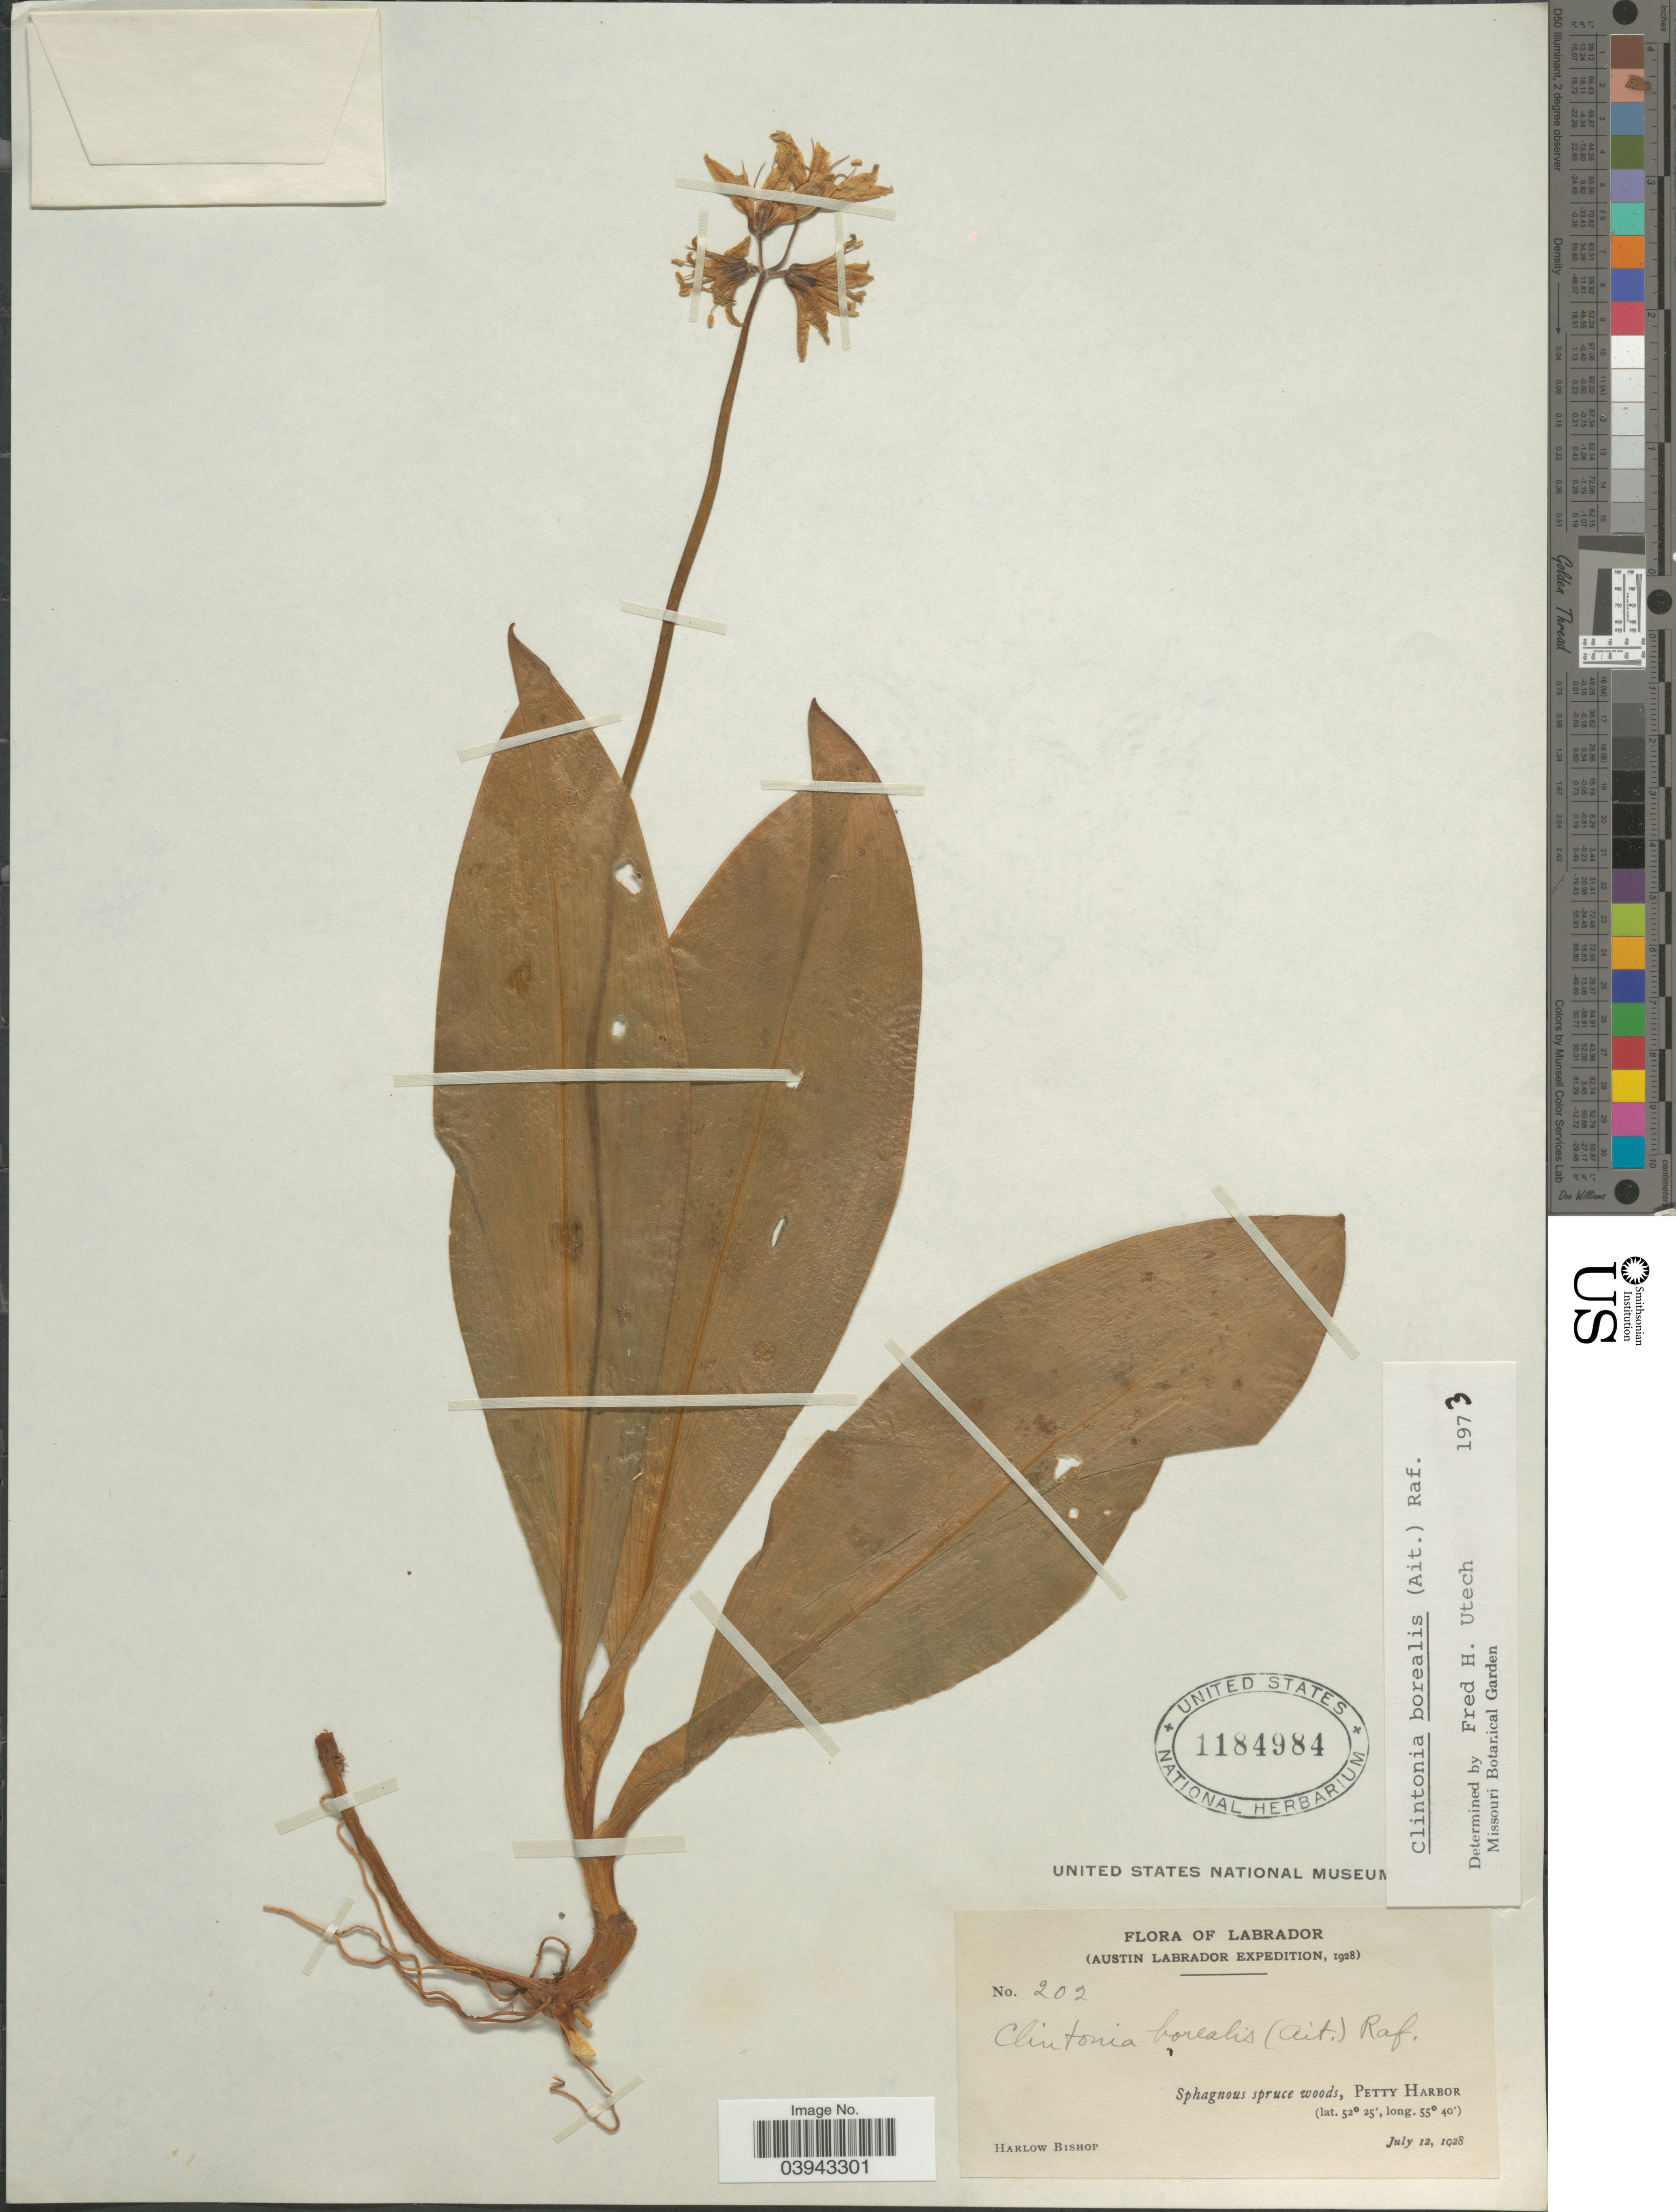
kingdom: Plantae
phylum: Tracheophyta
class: Liliopsida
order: Liliales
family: Liliaceae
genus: Clintonia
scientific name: Clintonia borealis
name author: (Aiton) Raf.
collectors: H. Bishop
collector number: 202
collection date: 1928-07-12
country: Canada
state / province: Newfoundland and Labrador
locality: Labrador. Petty Harbor.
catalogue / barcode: US 1184984